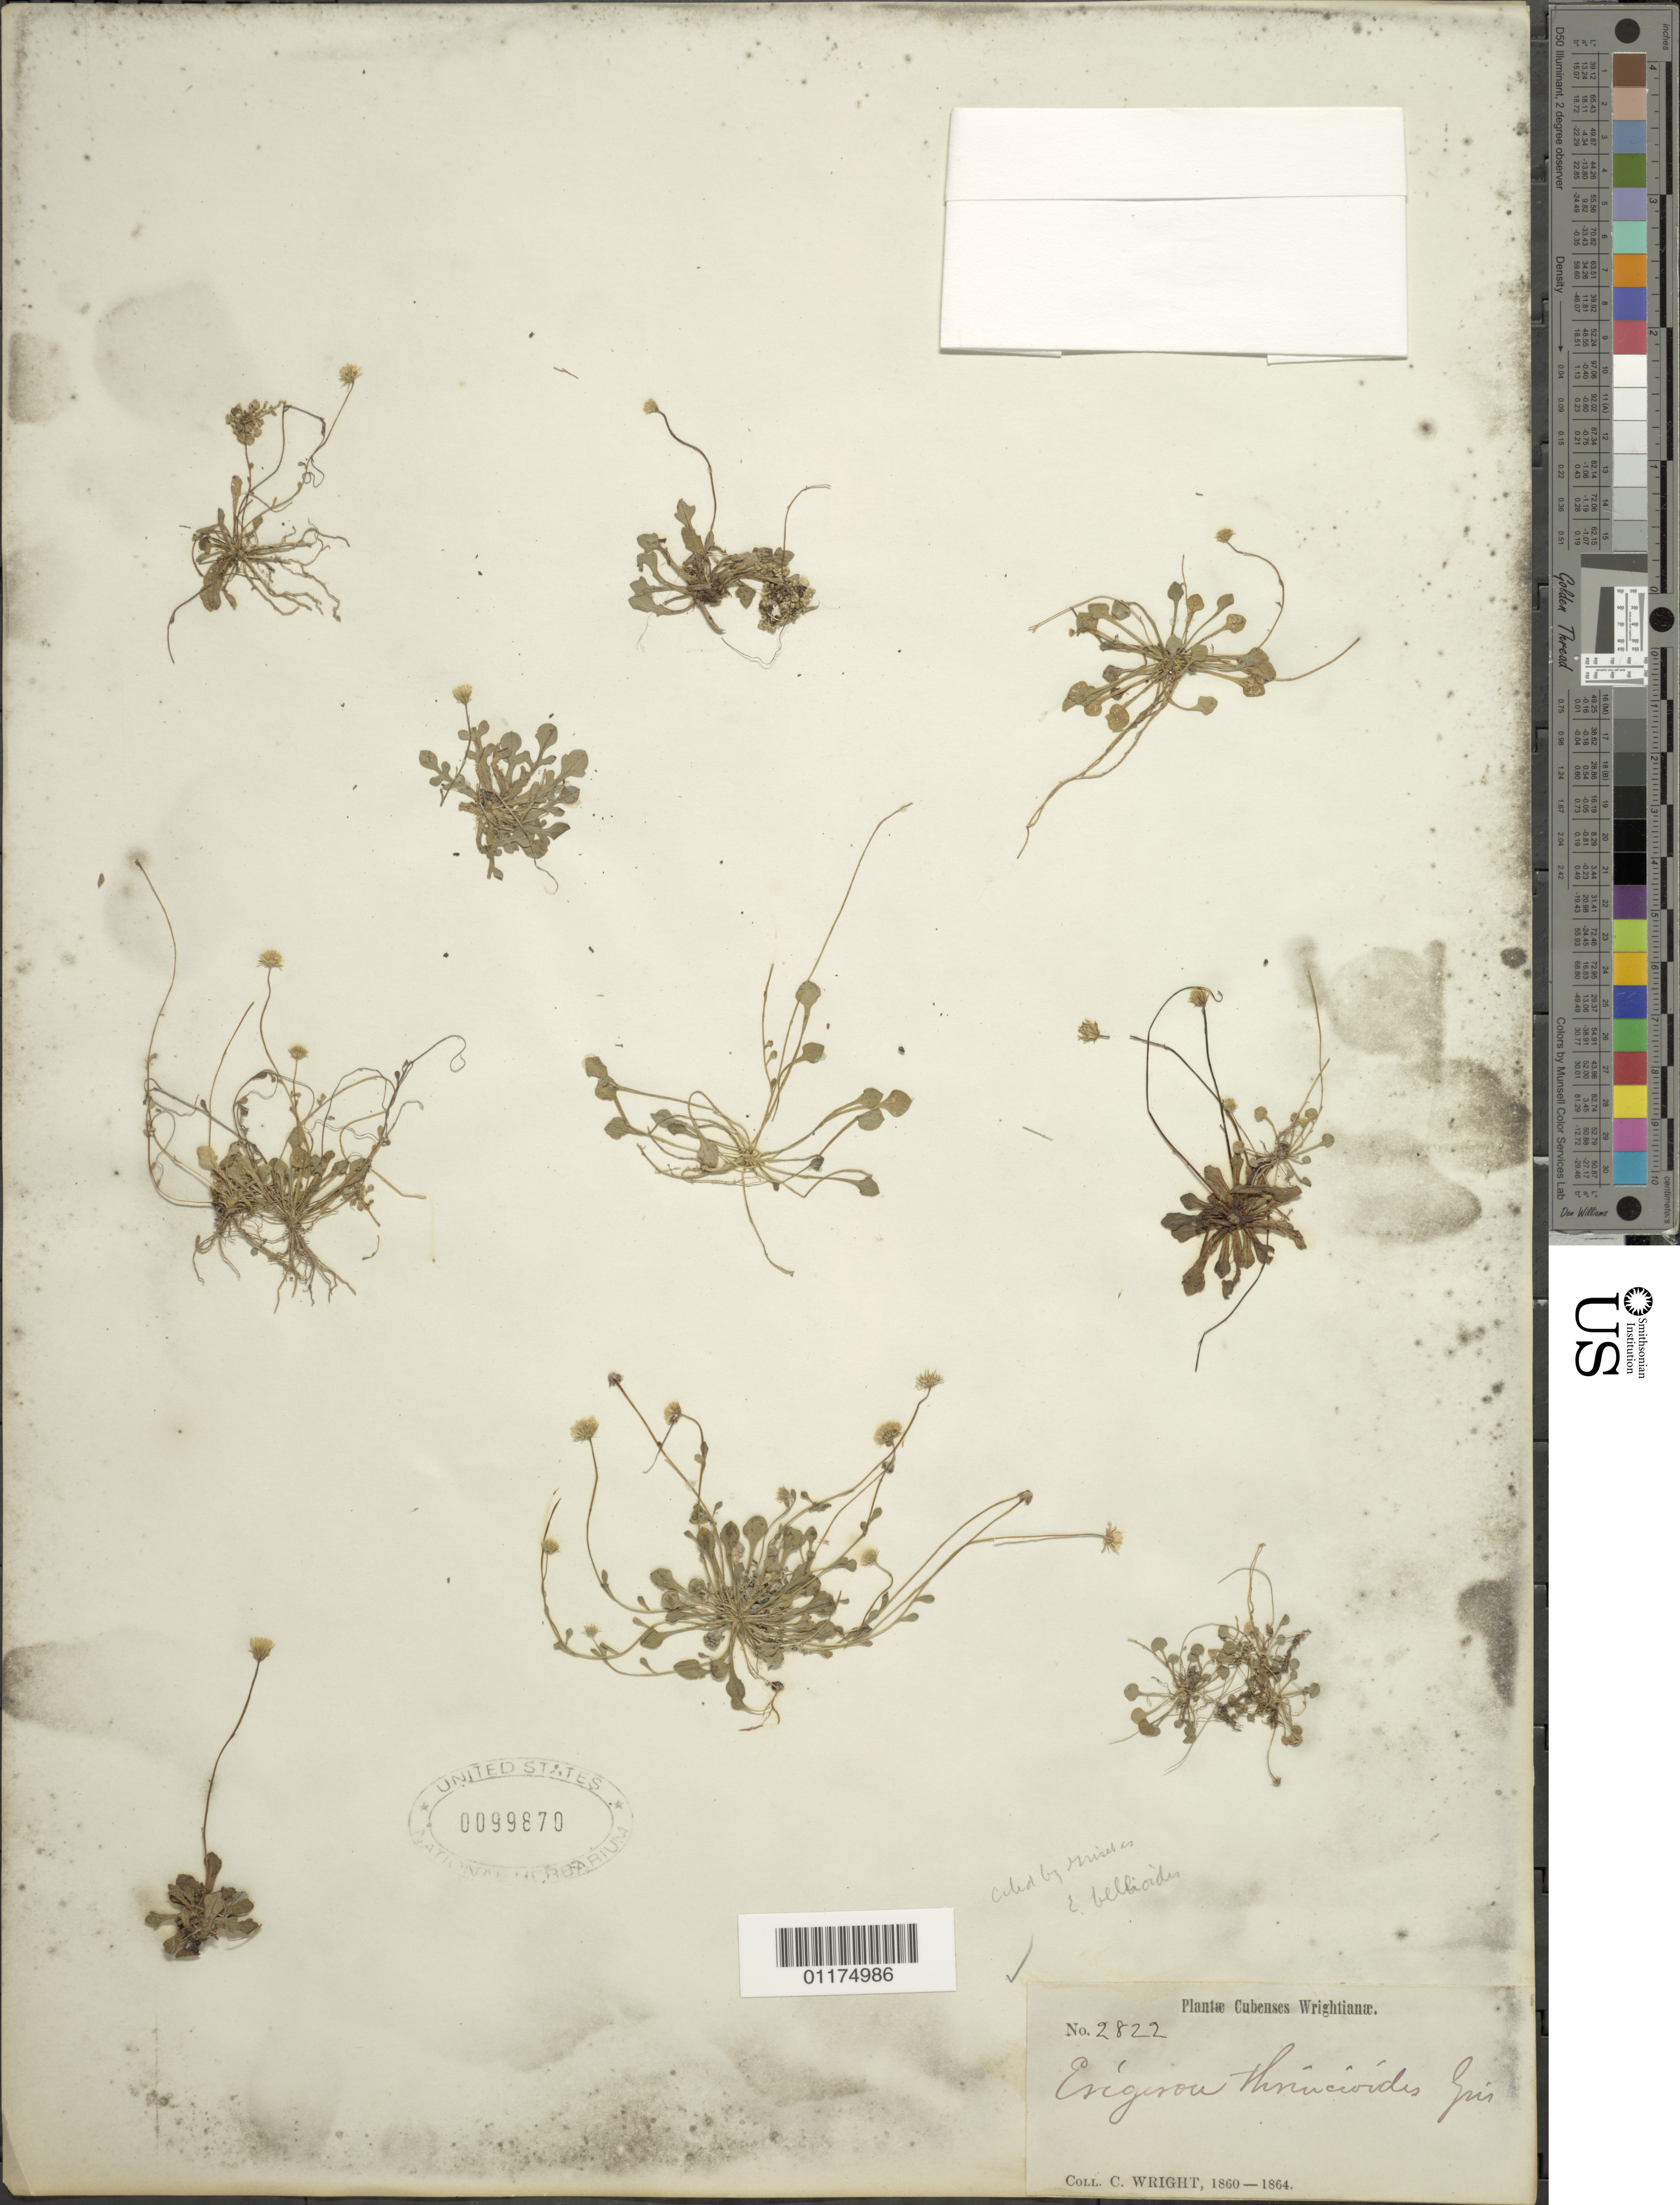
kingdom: Plantae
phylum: Tracheophyta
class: Magnoliopsida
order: Asterales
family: Asteraceae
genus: Erigeron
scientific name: Erigeron thrincioides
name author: Griseb.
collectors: C. Wright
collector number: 2822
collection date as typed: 1860 to 1864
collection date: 1860/1864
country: Cuba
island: Cuba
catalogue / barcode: US 99870